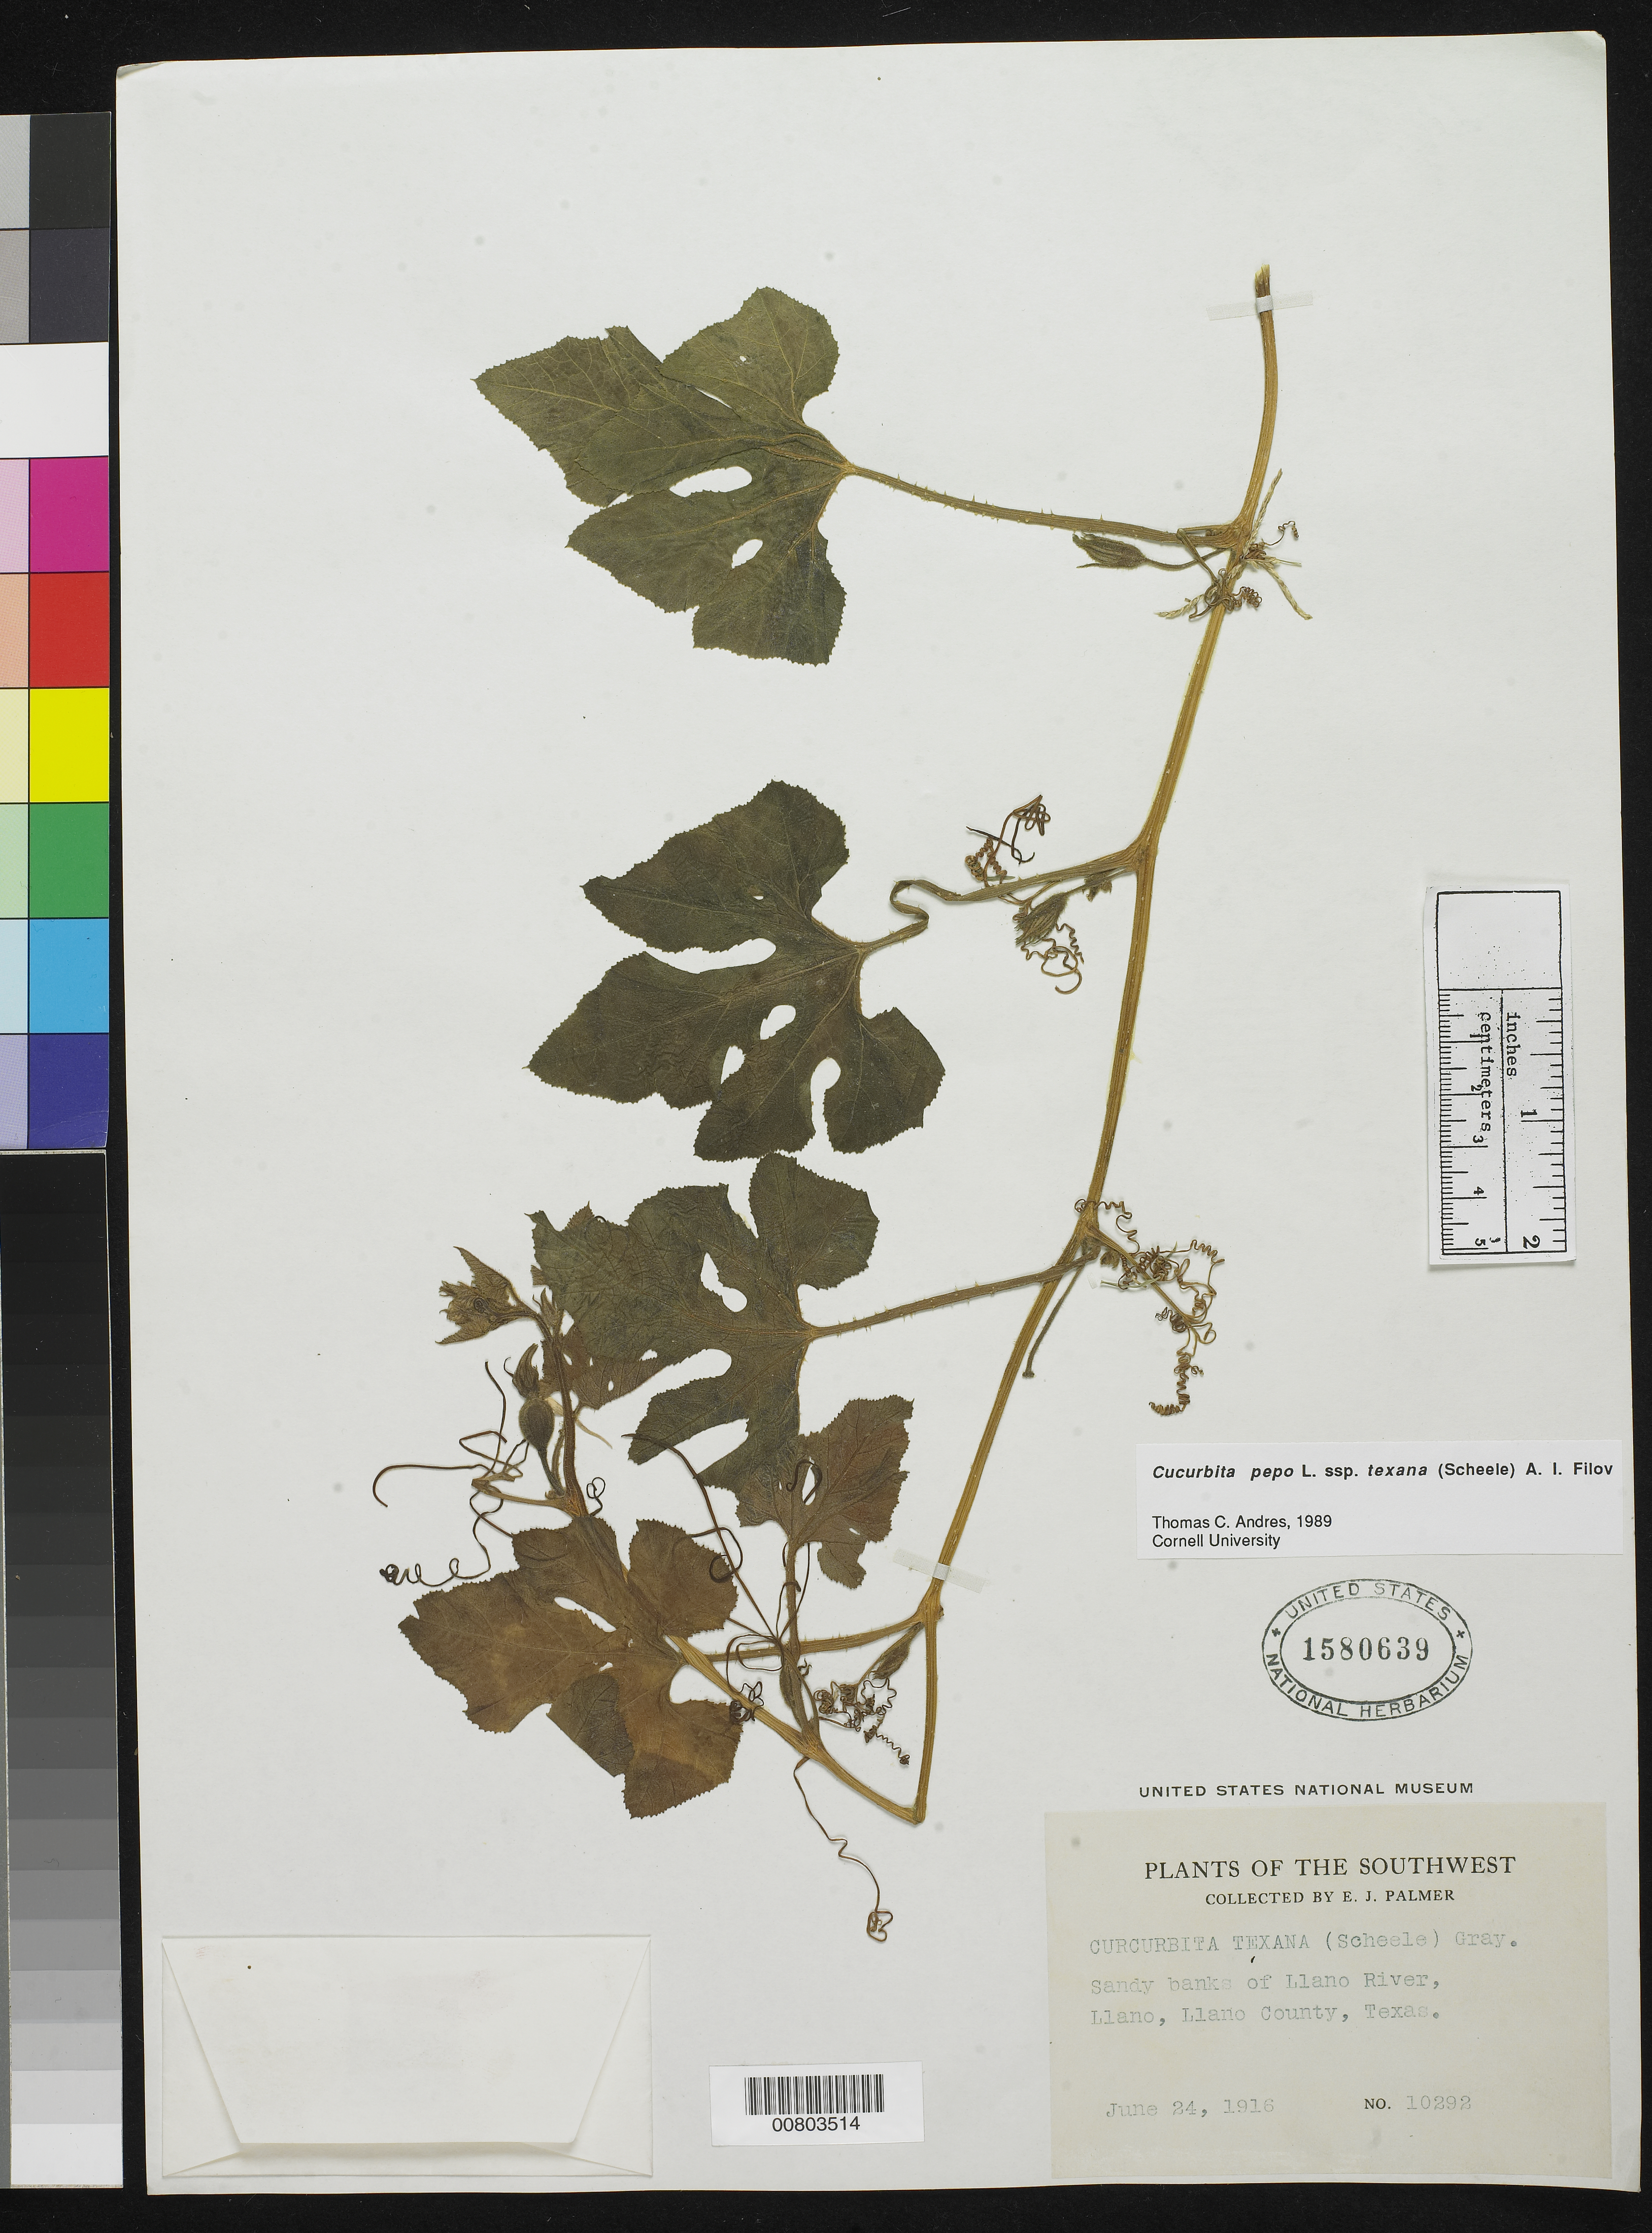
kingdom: Plantae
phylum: Tracheophyta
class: Magnoliopsida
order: Cucurbitales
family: Cucurbitaceae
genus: Cucurbita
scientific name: Cucurbita pepo subsp. texana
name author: (A. Gray) Filov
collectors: E. J. Palmer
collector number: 10292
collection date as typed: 24 Jun 1916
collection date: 1916-06-24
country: United States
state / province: Texas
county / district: Llano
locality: Llano, Llano County, Texas.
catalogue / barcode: US 1580639